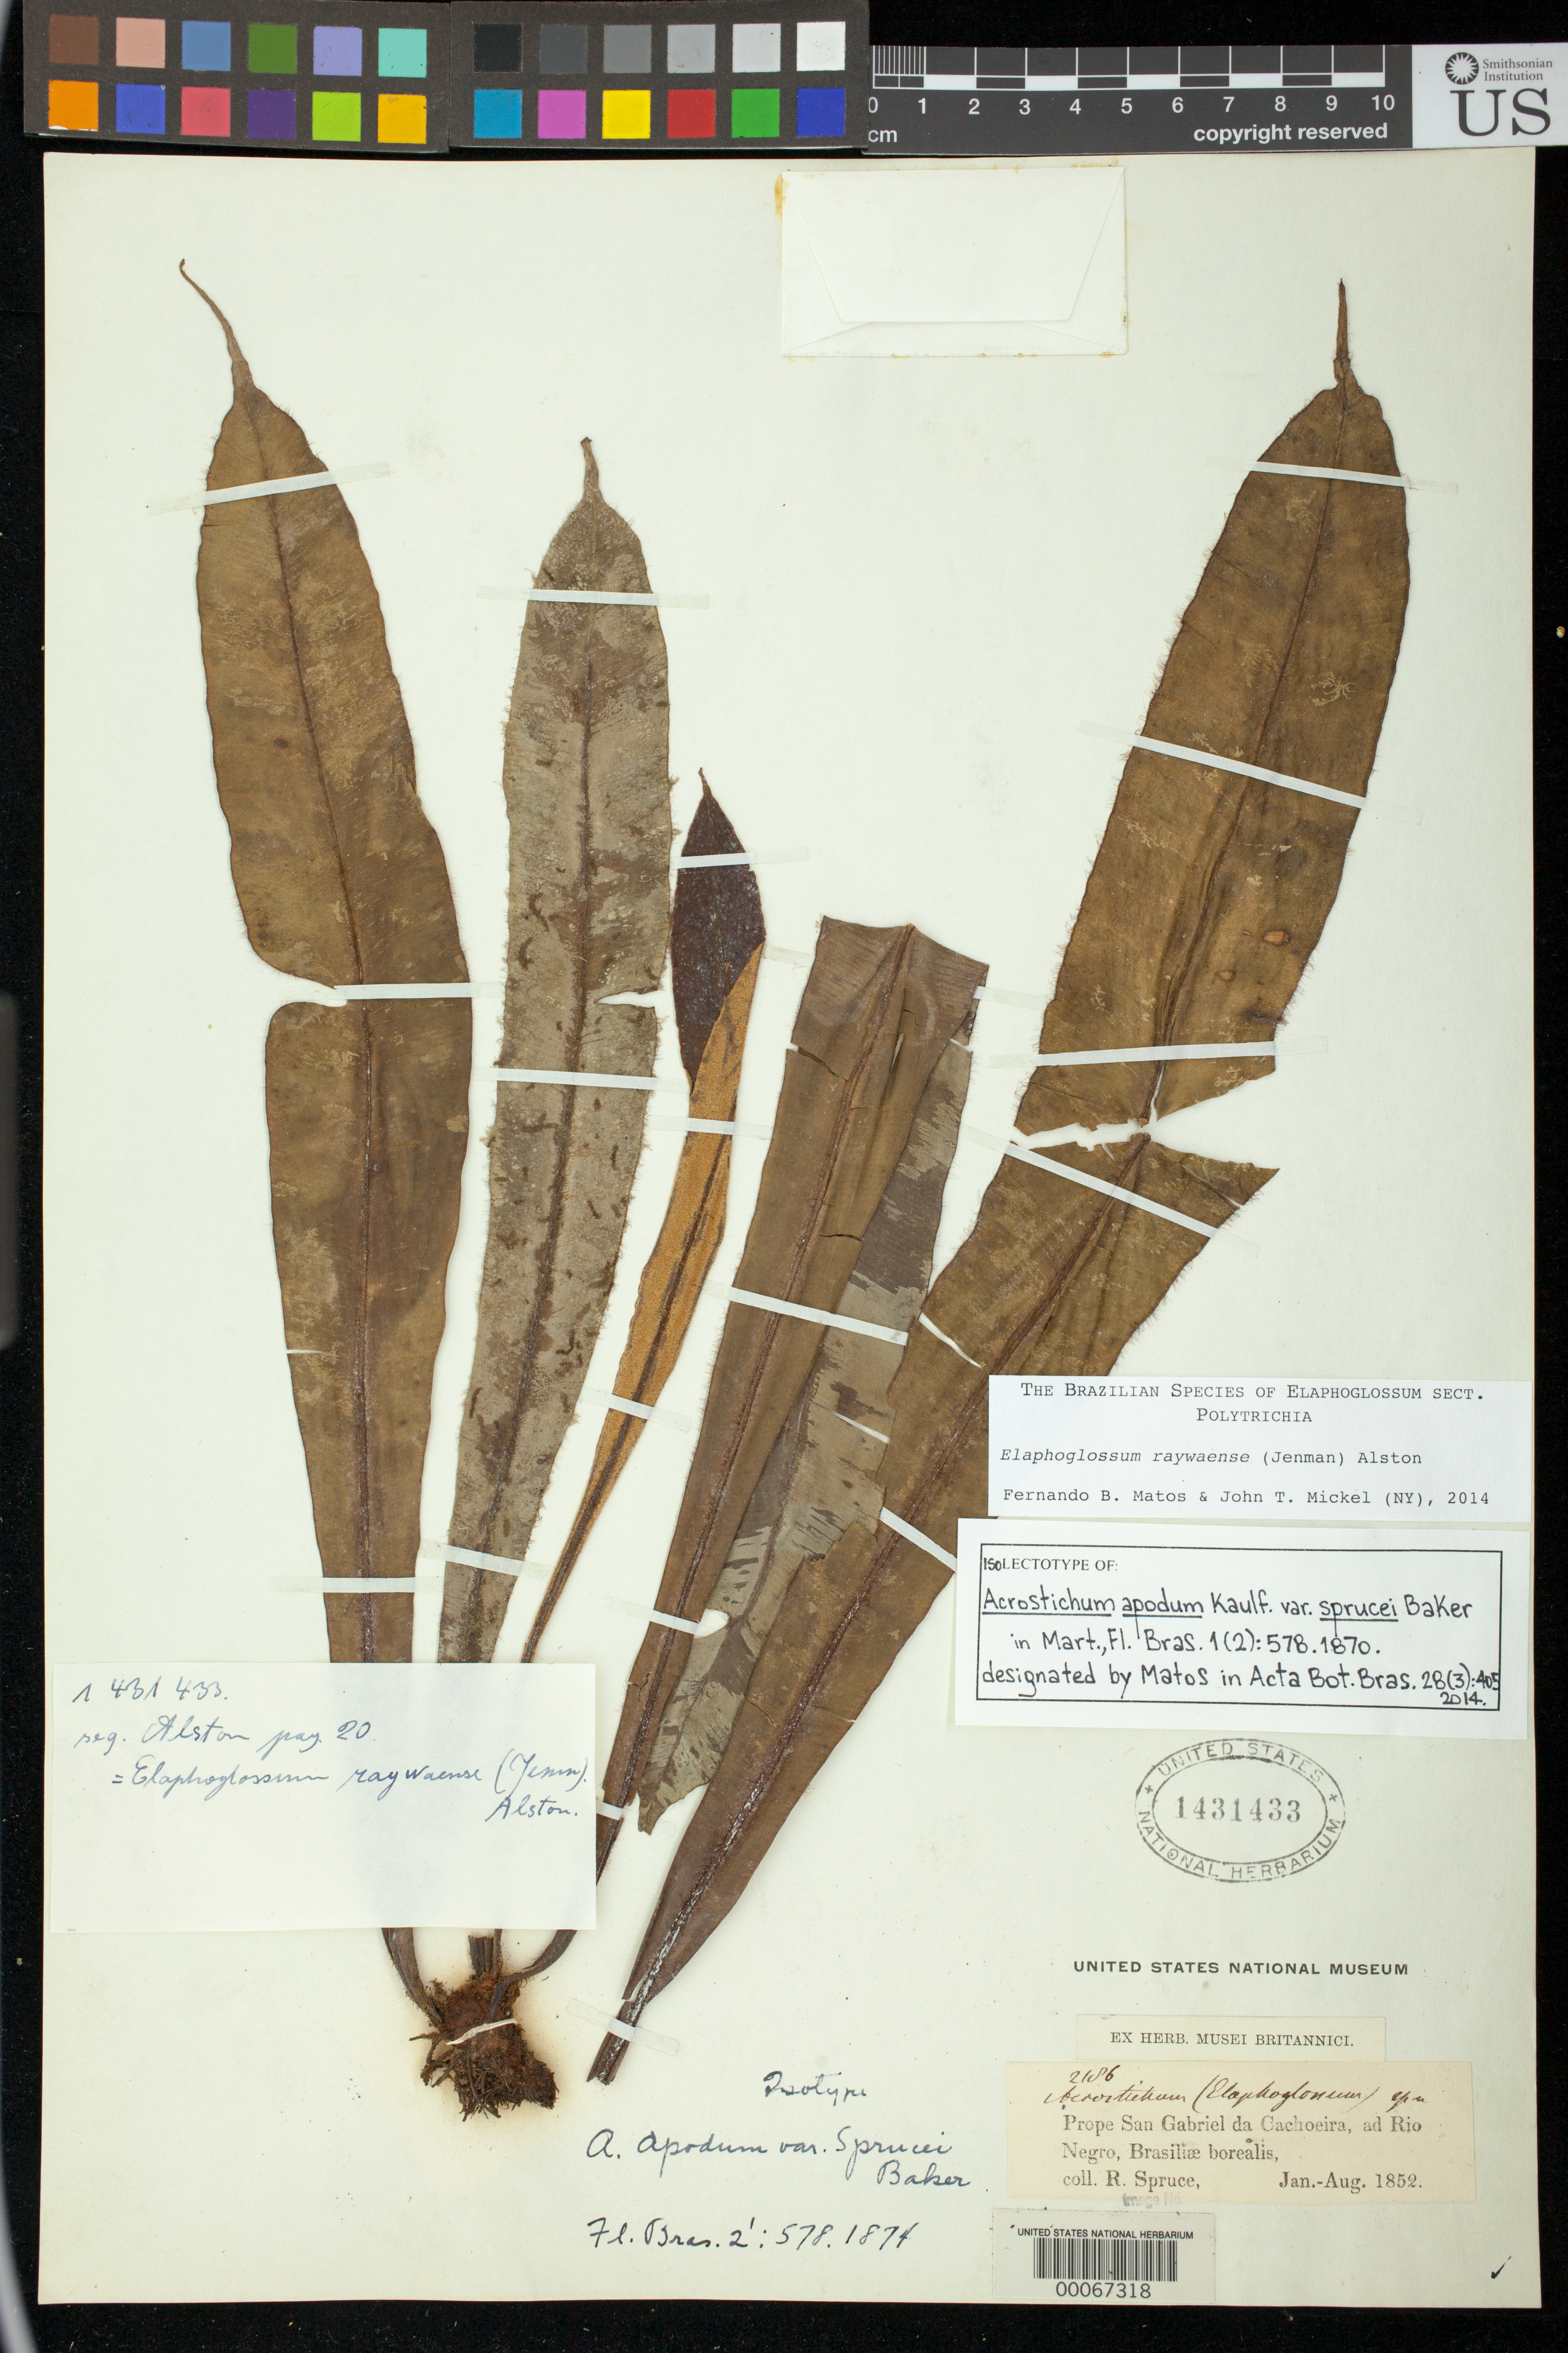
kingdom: Plantae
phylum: Tracheophyta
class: Polypodiopsida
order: Polypodiales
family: Pteridaceae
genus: Acrostichum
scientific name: Acrostichum apodum var. sprucei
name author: Baker in Mart.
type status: Type Collection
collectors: R. Spruce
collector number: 2186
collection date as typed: Jan 1852 to -- Oct 1852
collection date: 1852-01/1852-10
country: Brazil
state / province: Minas Gerais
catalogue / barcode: US 1431433